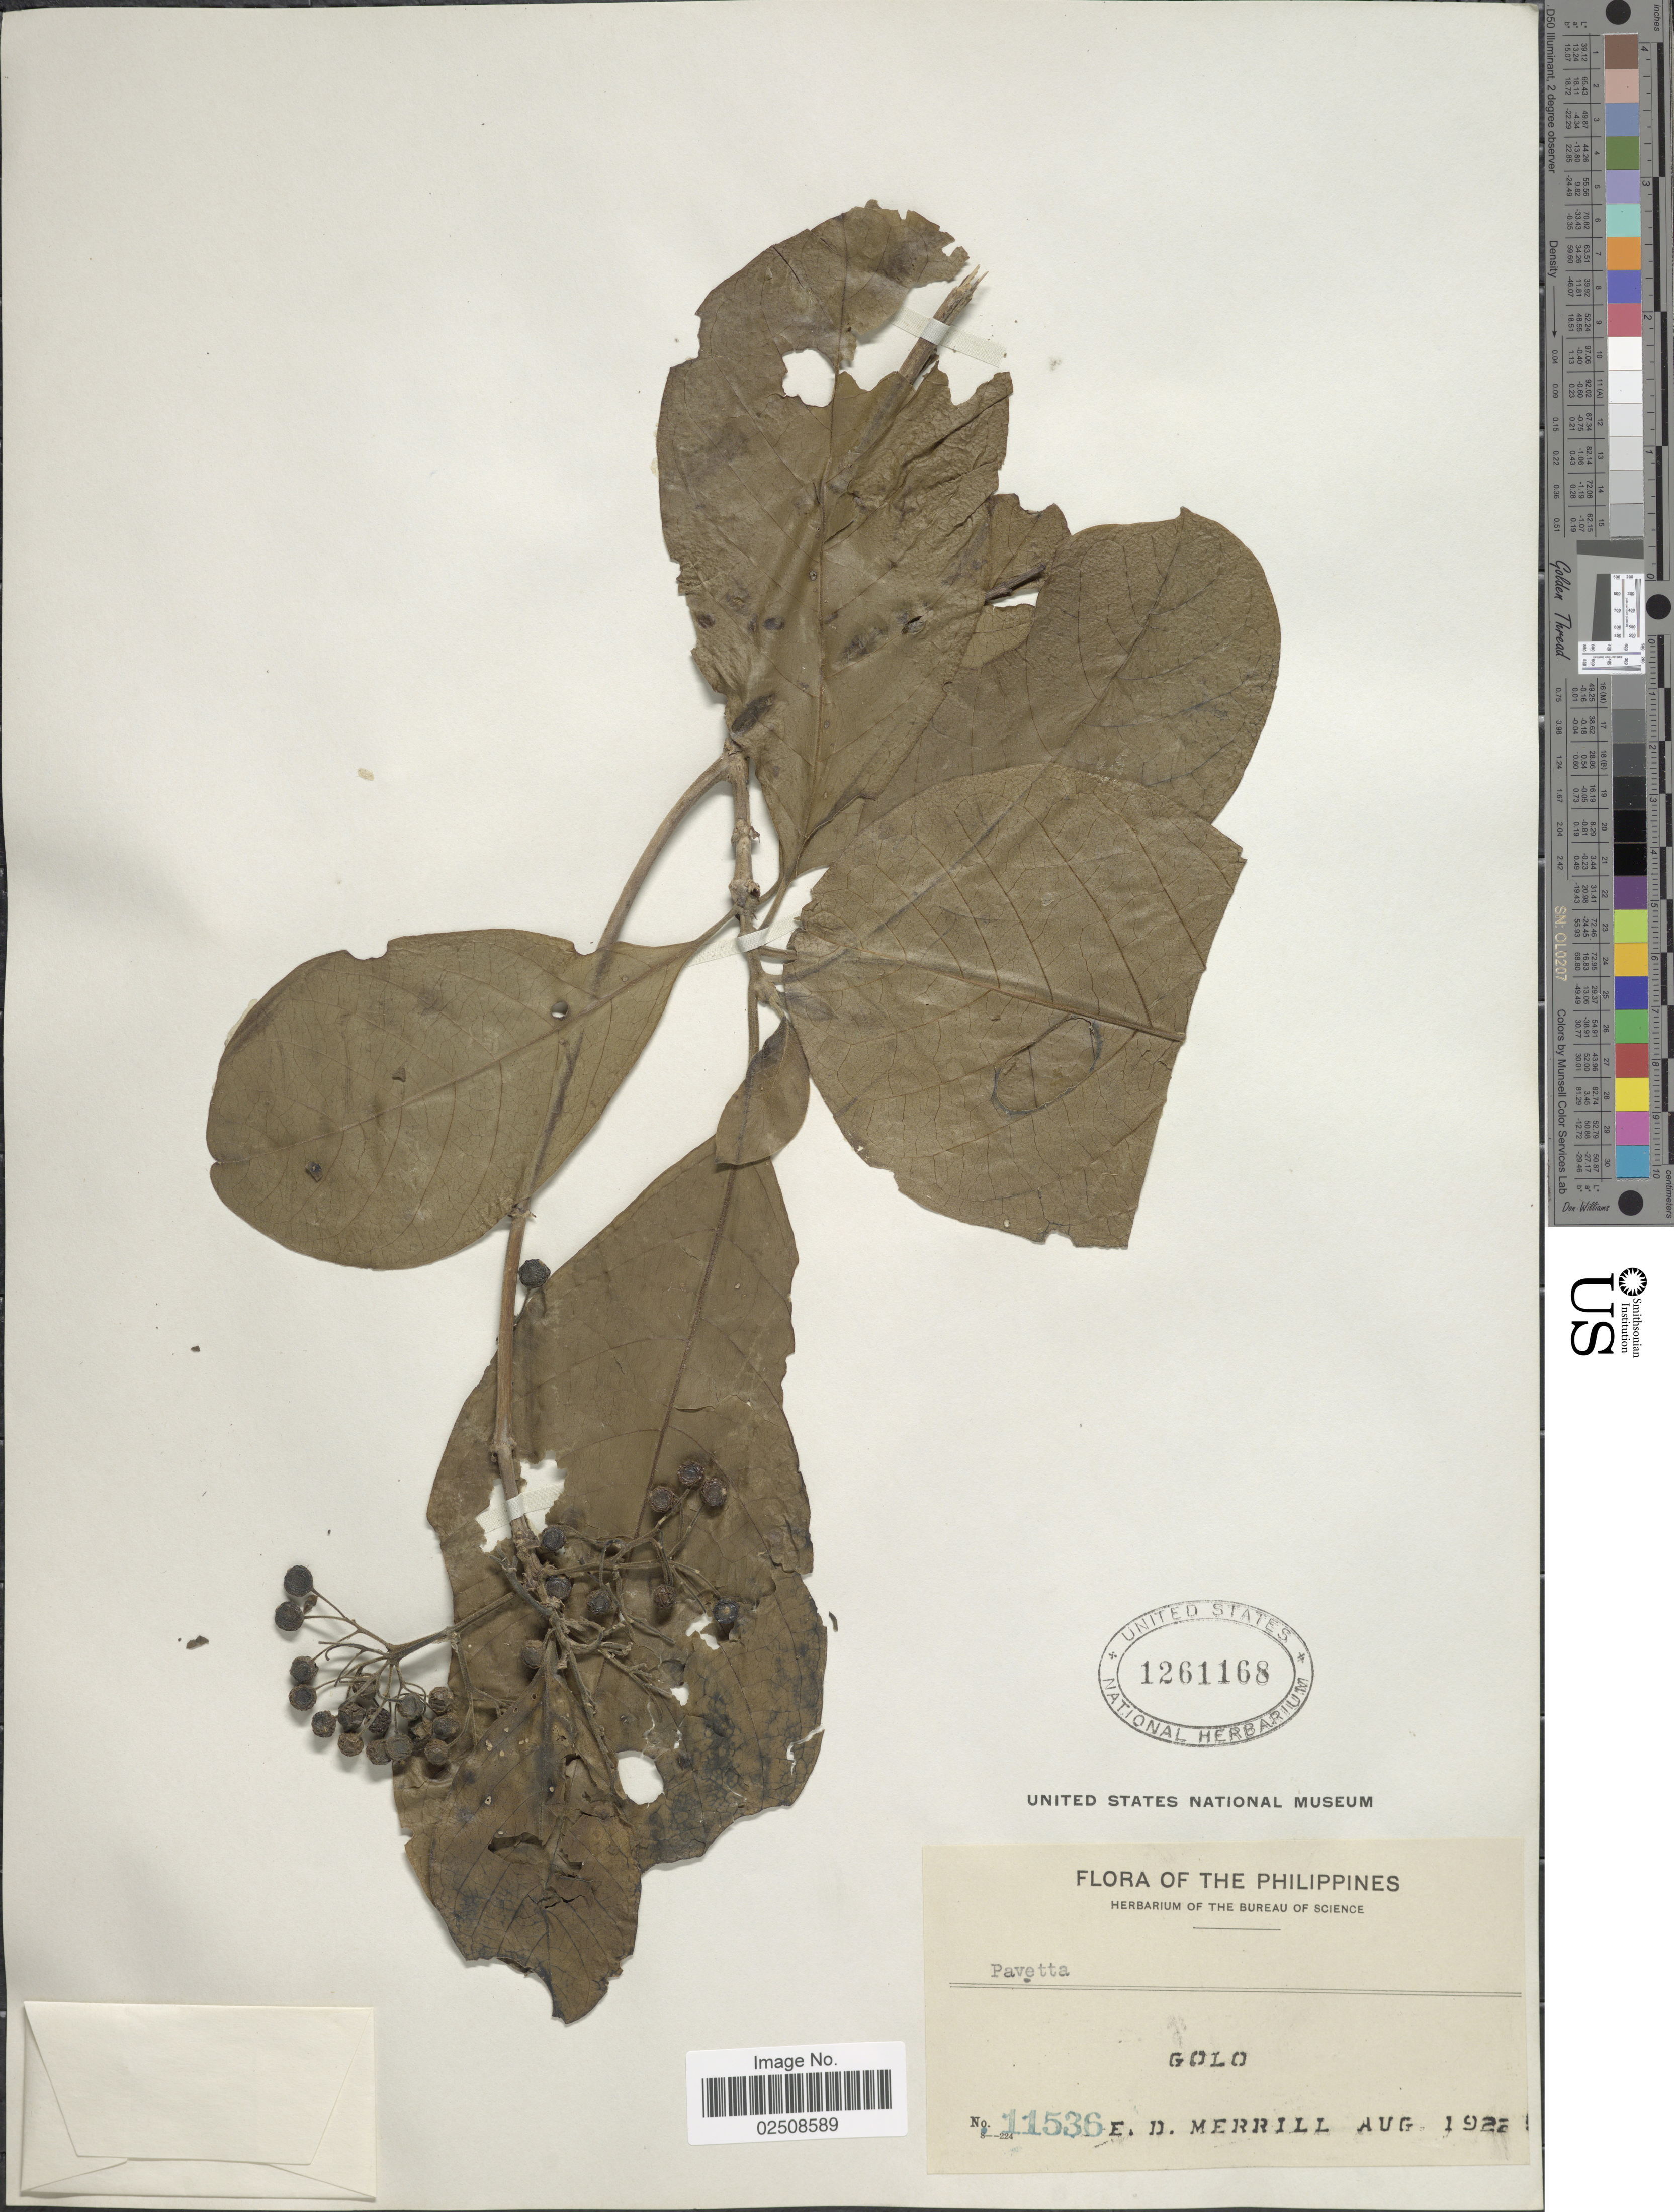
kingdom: Plantae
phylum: Tracheophyta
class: Magnoliopsida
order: Gentianales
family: Rubiaceae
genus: Pavetta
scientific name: Pavetta sp.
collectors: E. D. Merrill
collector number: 11536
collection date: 1922-08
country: Philippines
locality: Golo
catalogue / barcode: US 1261168